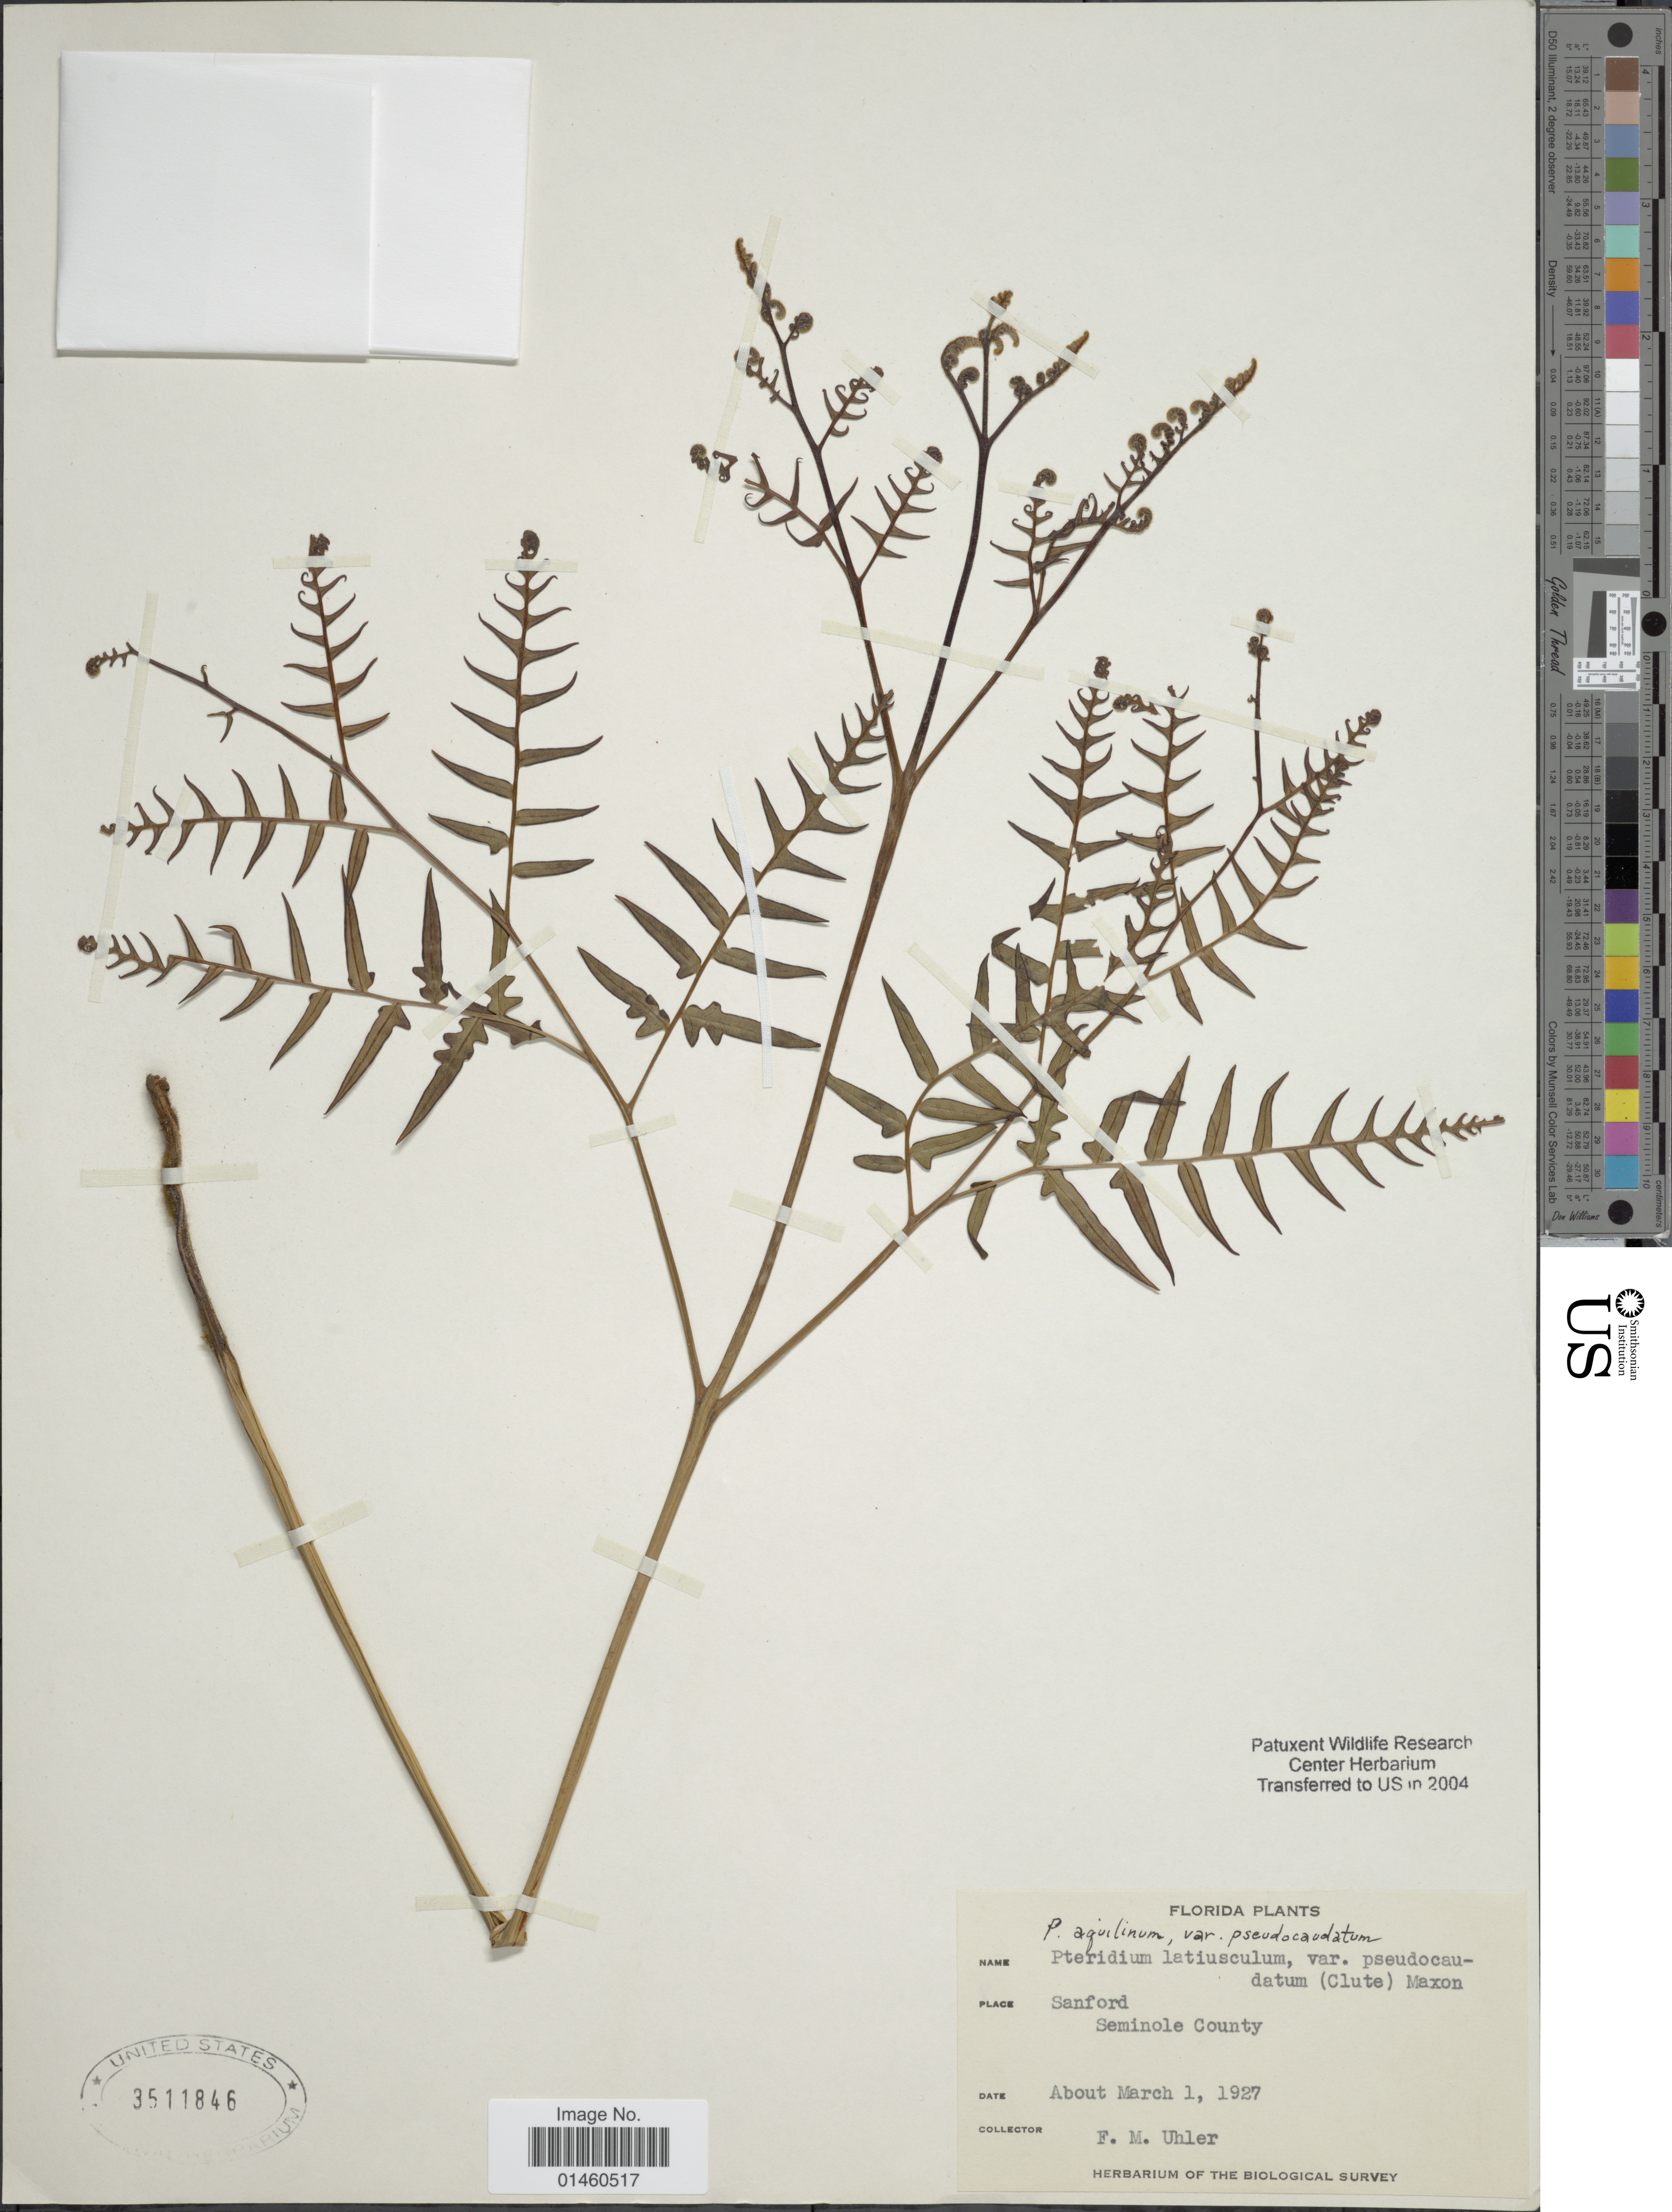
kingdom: Plantae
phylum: Tracheophyta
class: Polypodiopsida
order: Polypodiales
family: Dennstaedtiaceae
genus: Pteridium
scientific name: Pteridium aquilinum var. pseudocaudatum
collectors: F. M. Uhler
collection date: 1927-03-01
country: United States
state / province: Florida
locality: Sanford, Seminole County.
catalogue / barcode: US 3511846